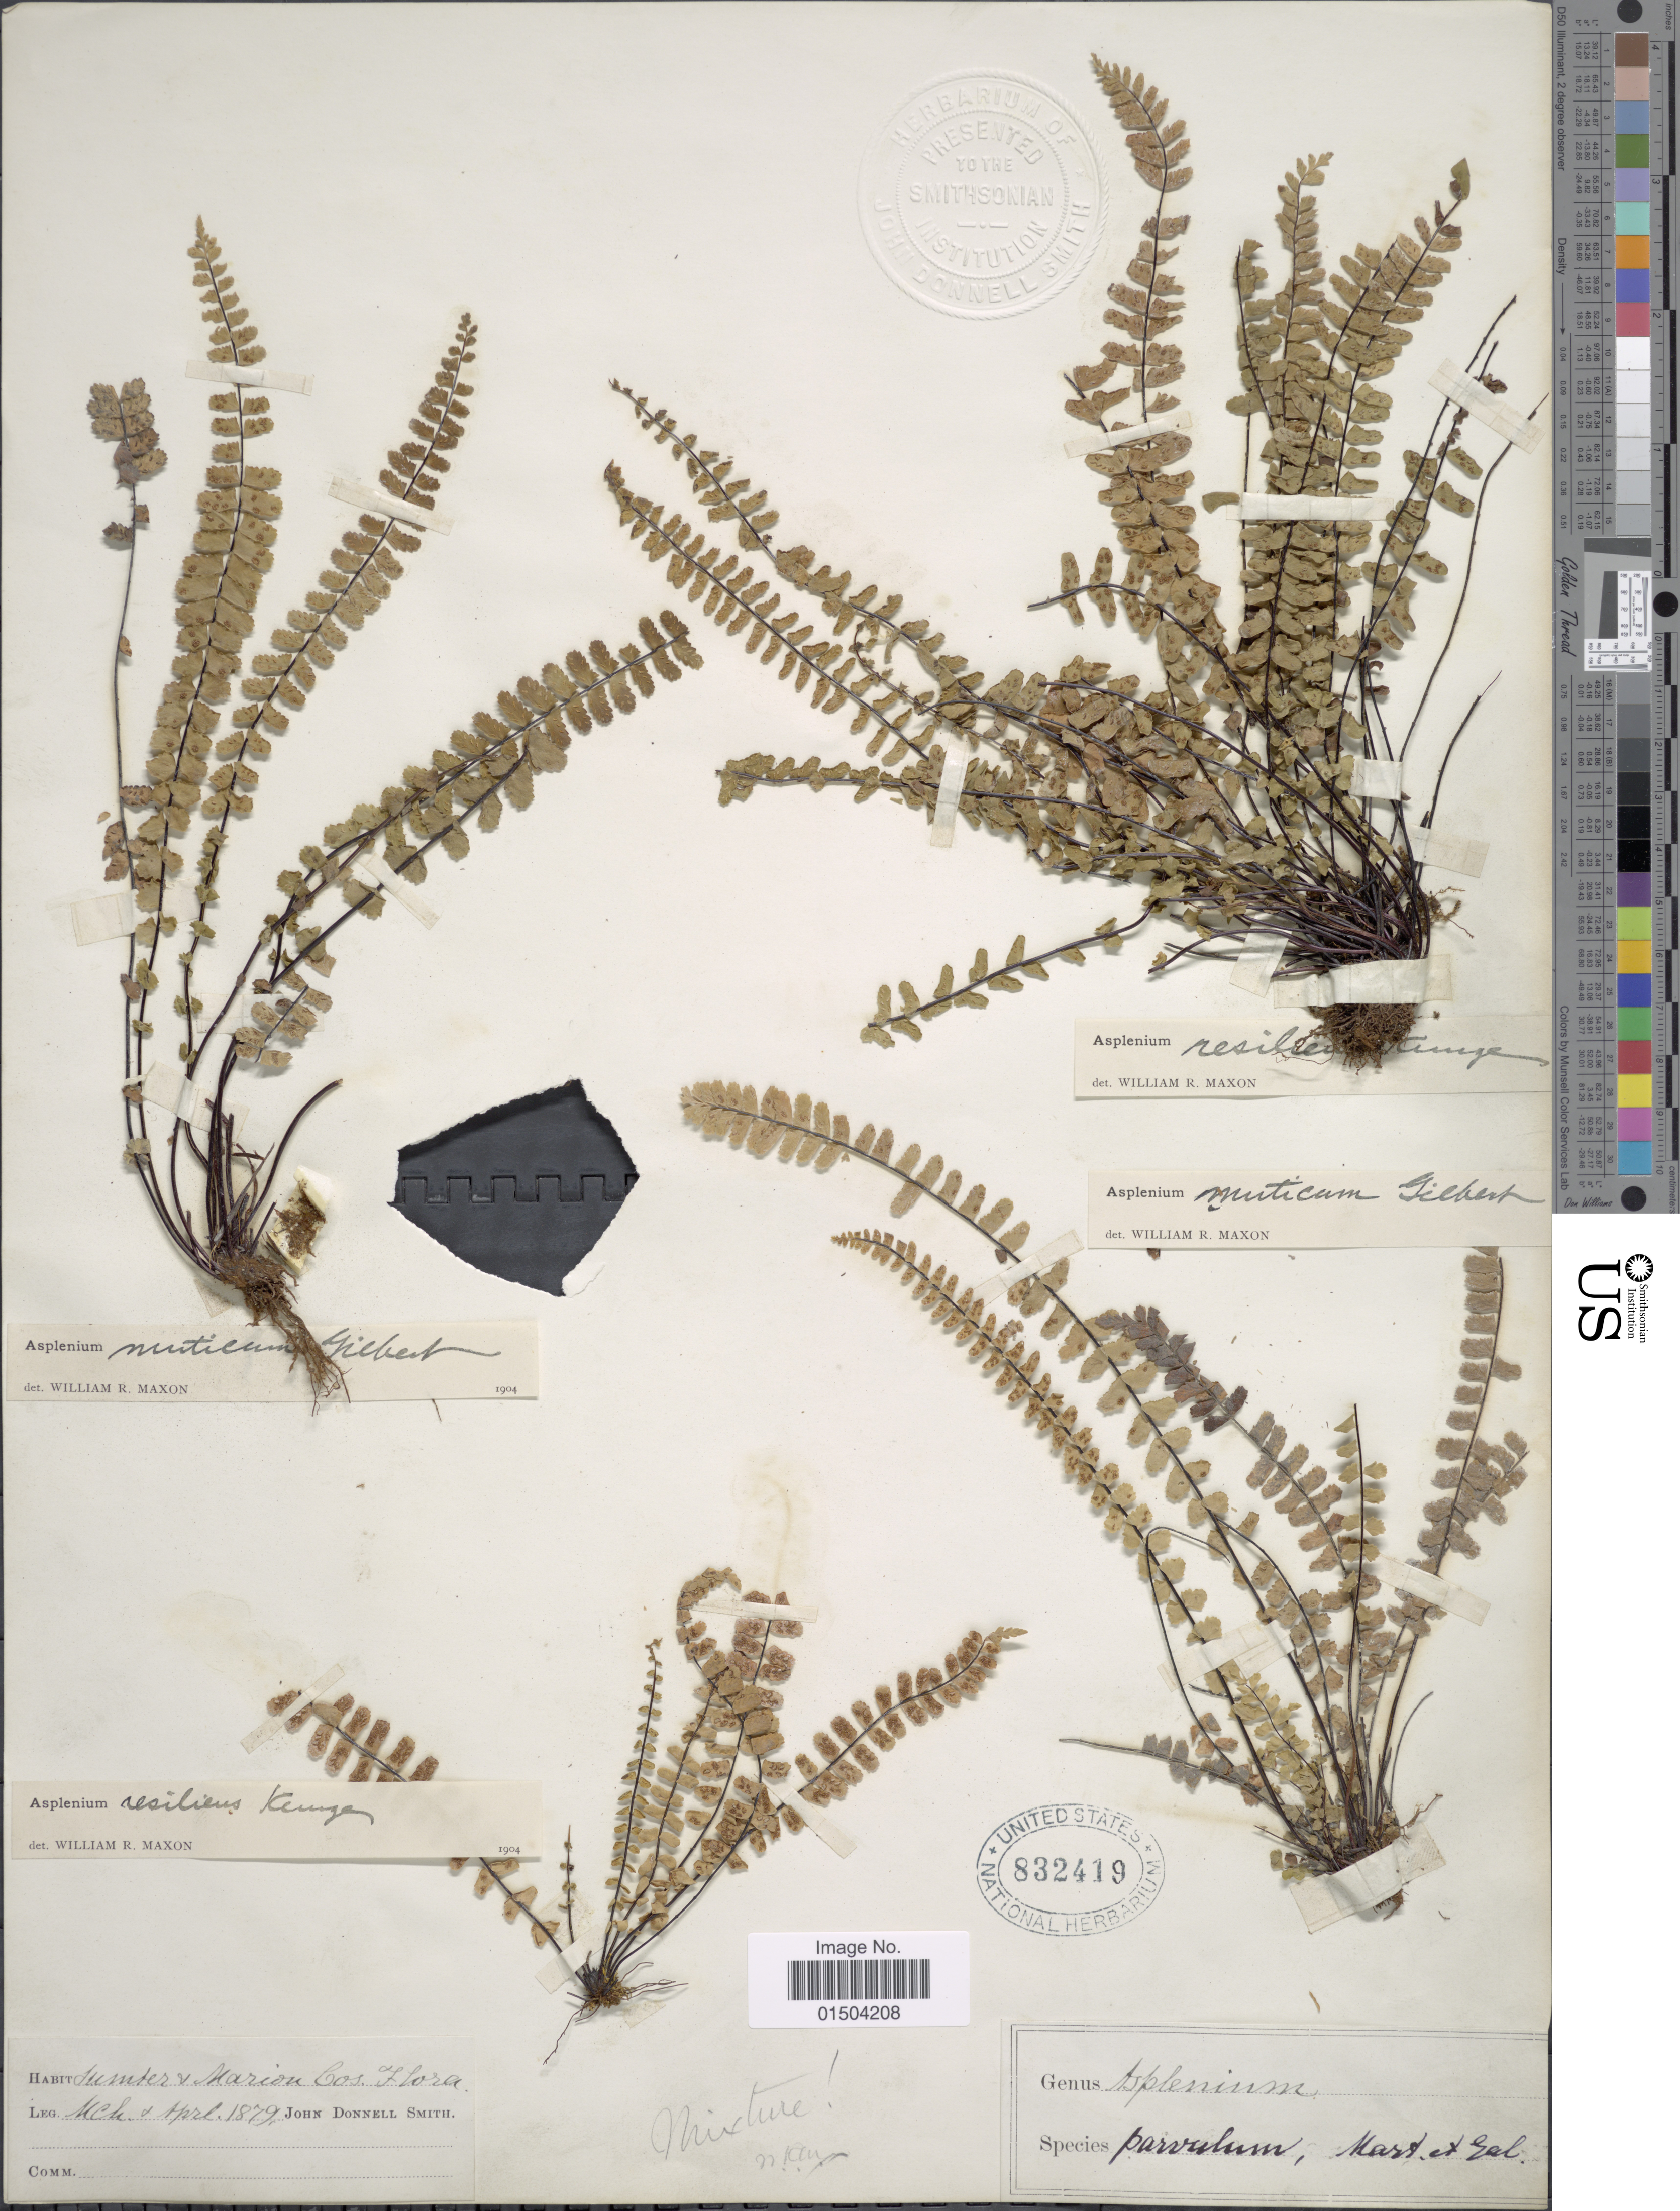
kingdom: Plantae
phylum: Tracheophyta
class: Polypodiopsida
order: Polypodiales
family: Aspleniaceae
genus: Asplenium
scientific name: Asplenium resiliens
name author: Kunze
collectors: J. Donnell Smith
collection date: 1879-03/1879-04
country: United States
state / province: Florida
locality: Sumter & Marion Cos.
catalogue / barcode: US 832419